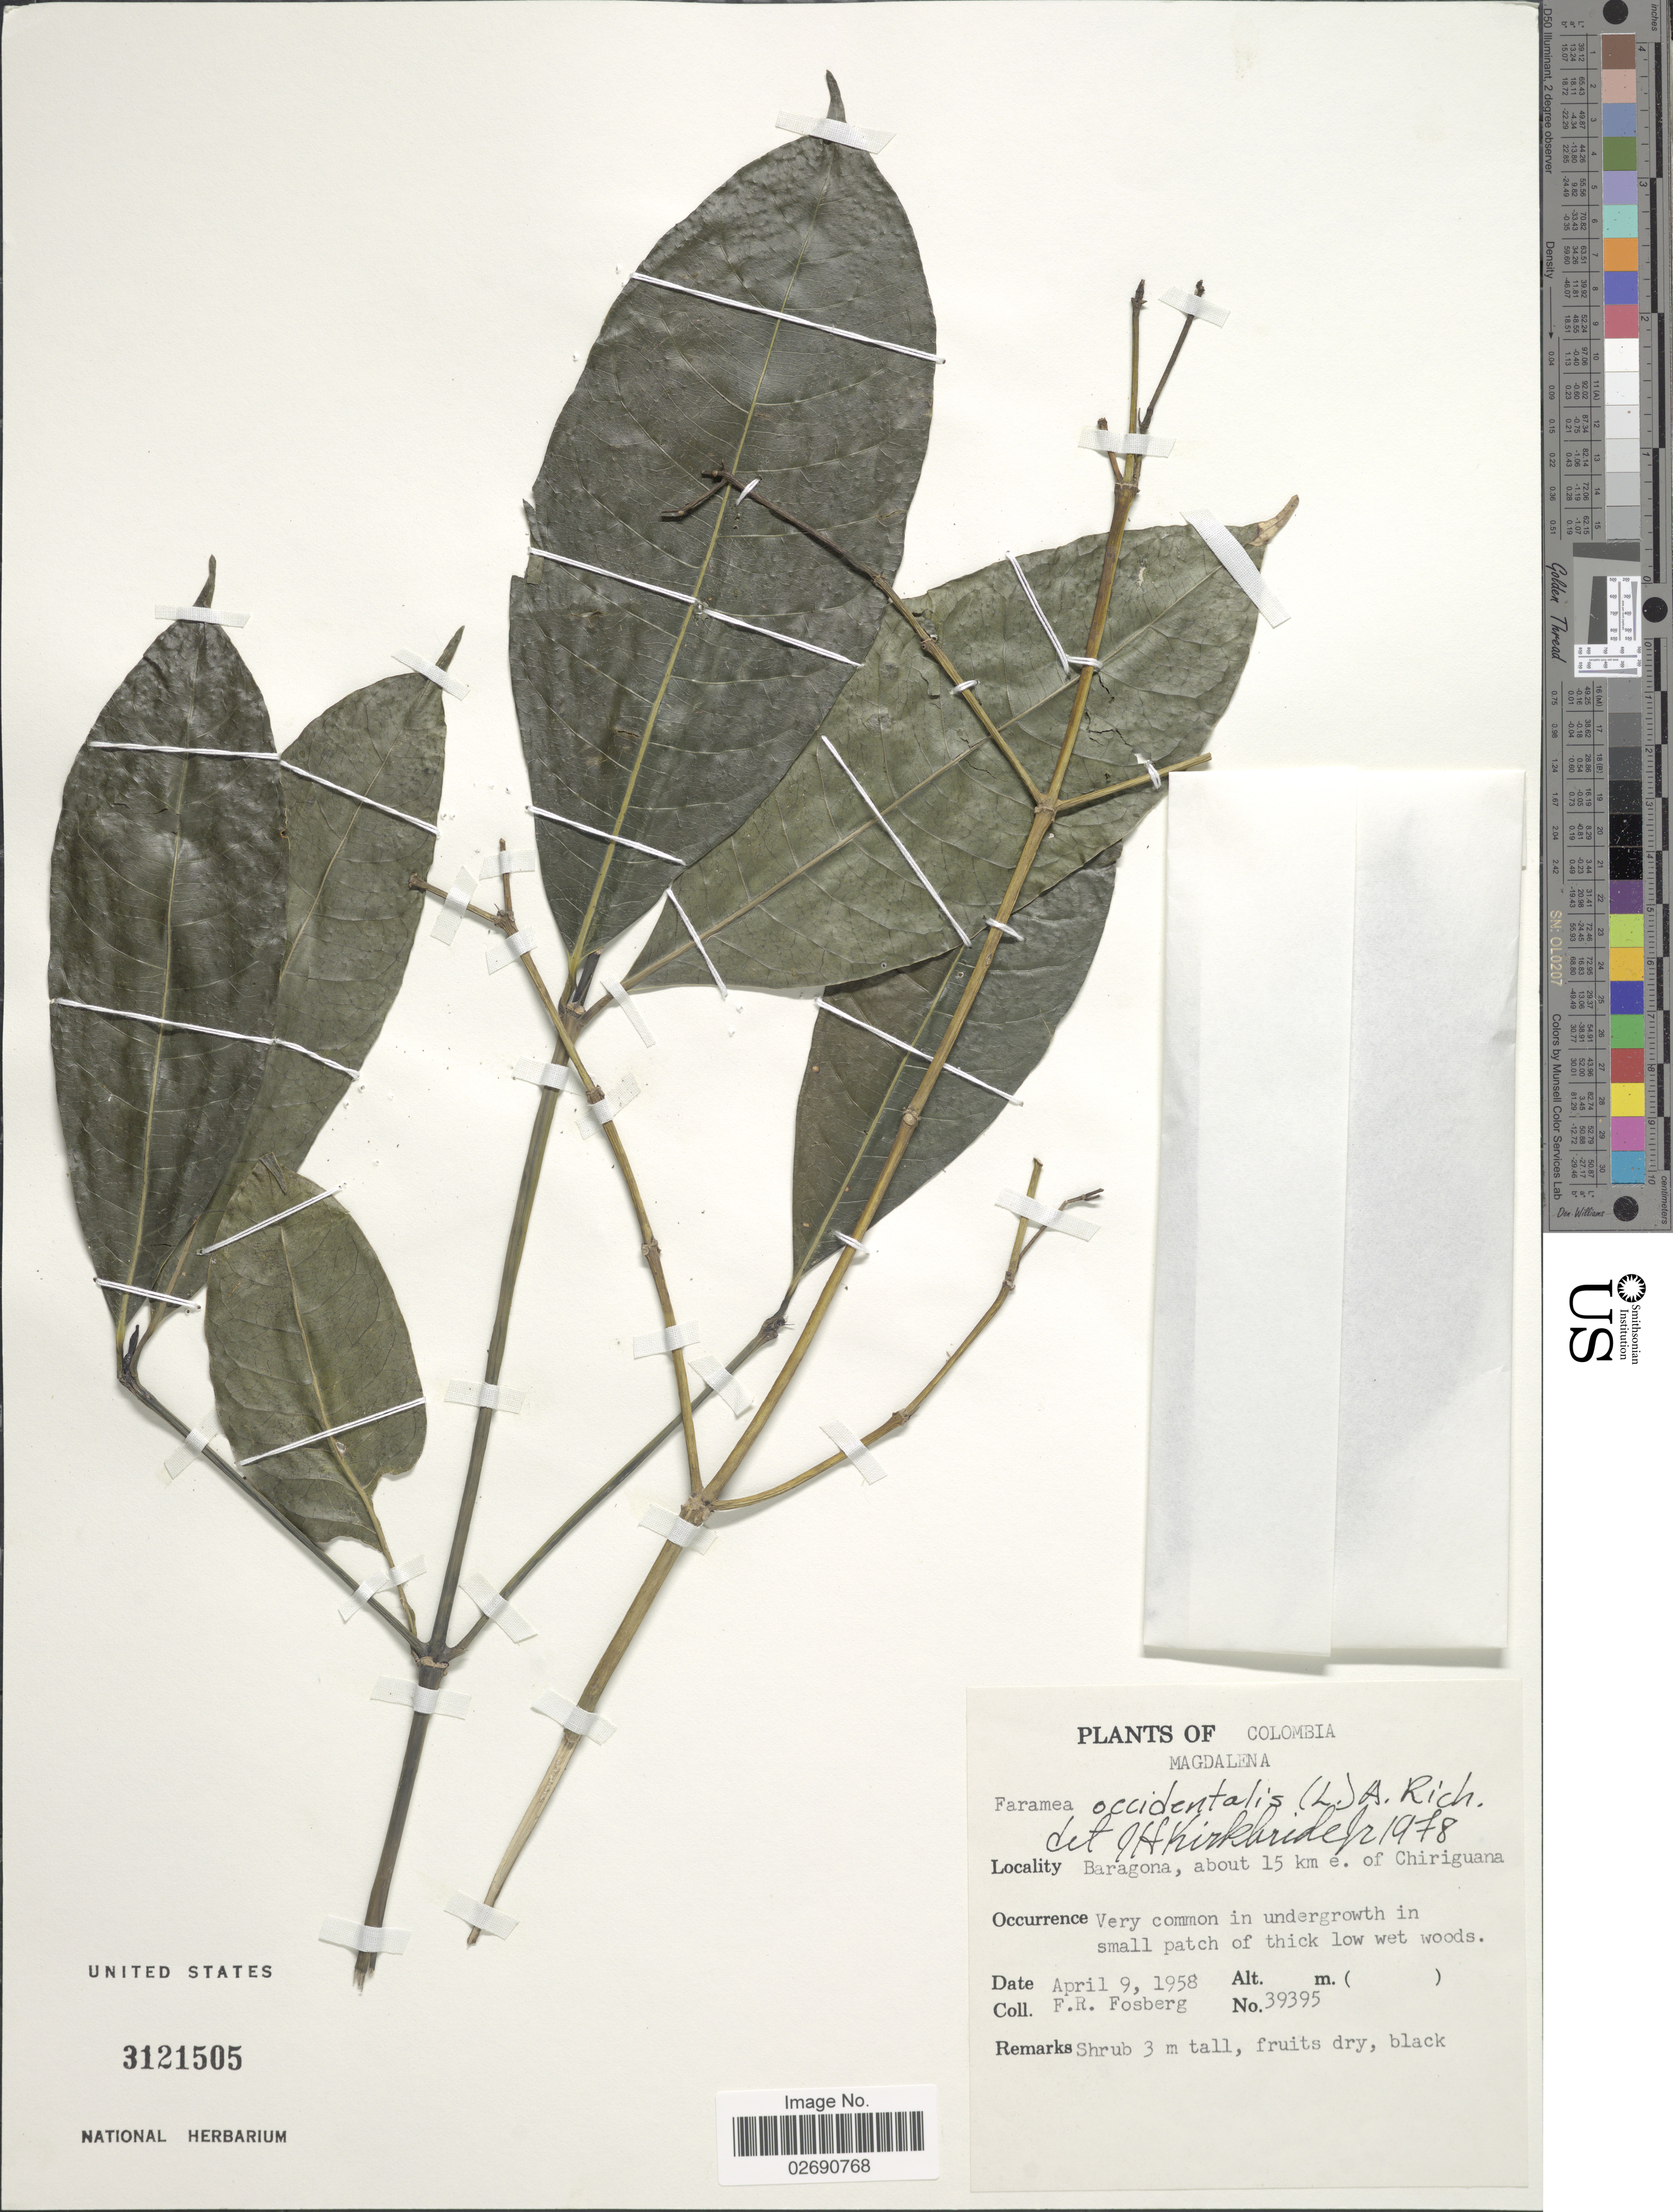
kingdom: Plantae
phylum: Tracheophyta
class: Magnoliopsida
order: Gentianales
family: Rubiaceae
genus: Faramea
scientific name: Faramea occidentalis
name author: (L.) A. Rich.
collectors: F. R. Fosberg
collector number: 39395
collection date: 1958-04-09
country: Colombia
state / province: Magdalena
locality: Baragona, about 15 km e. of Chiriguana, Very common in undergrowth in small patch of thick low wet woods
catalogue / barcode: US 3121505